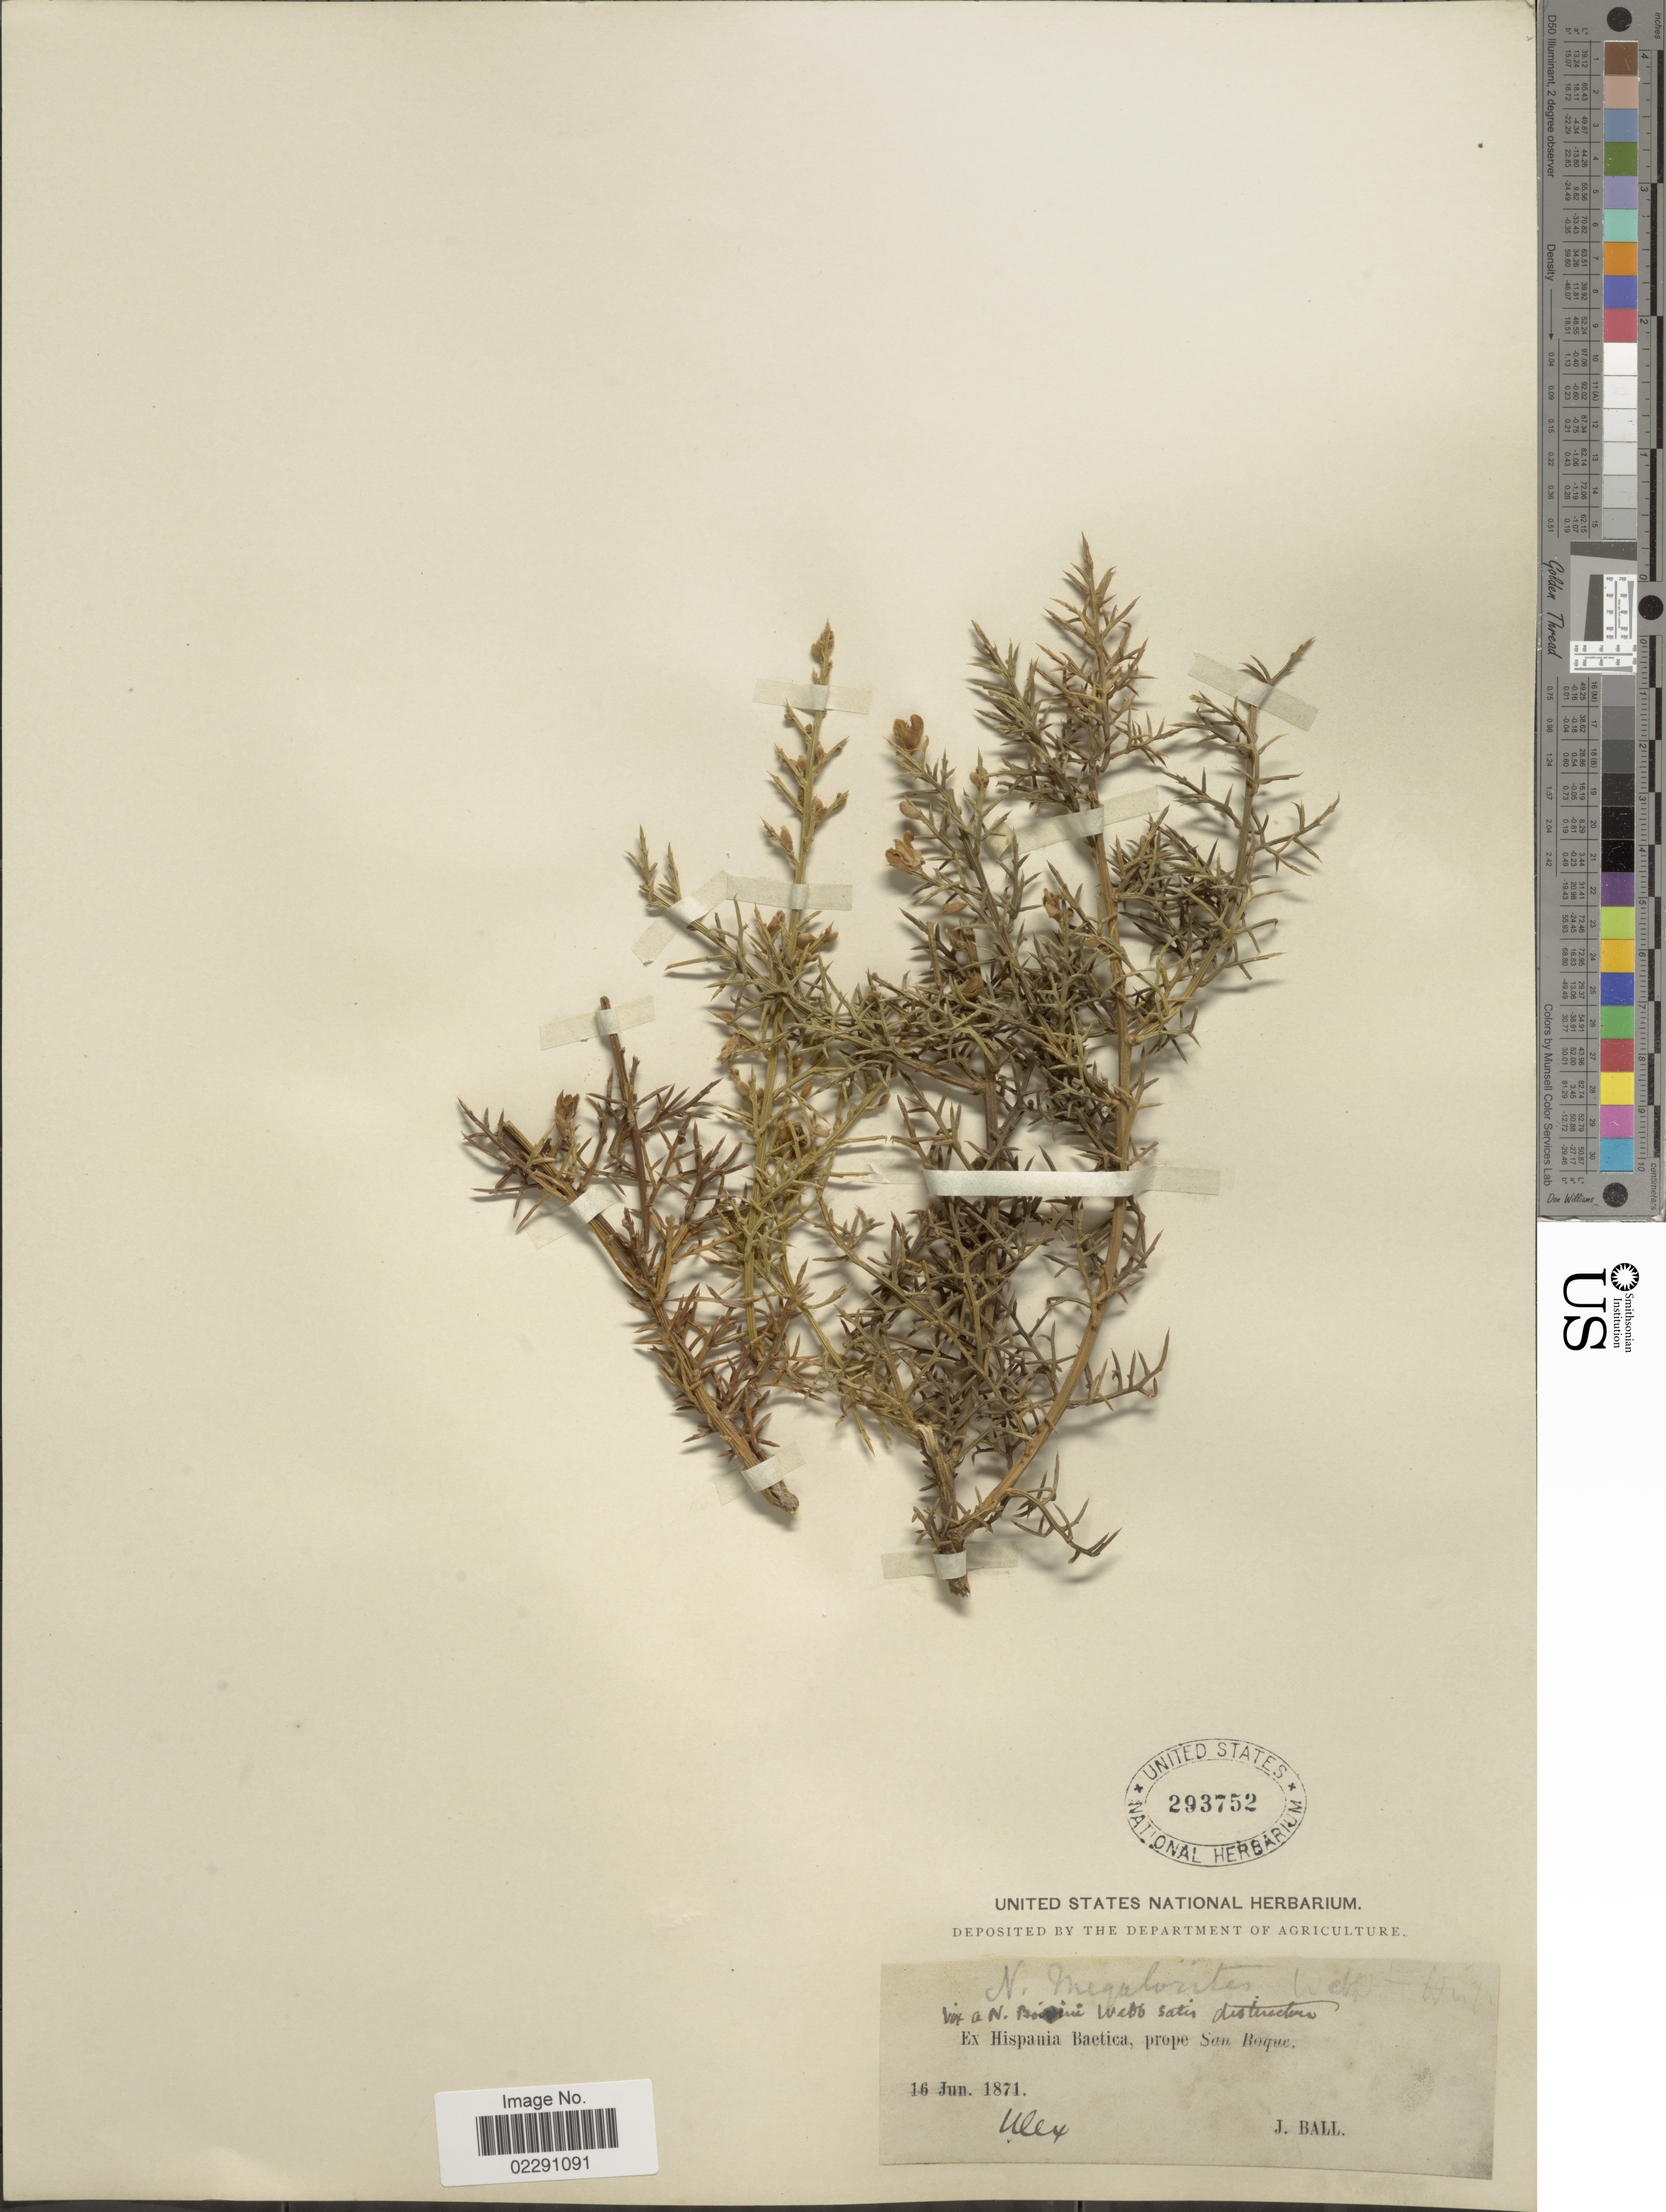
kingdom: Plantae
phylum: Tracheophyta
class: Magnoliopsida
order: Fabales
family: Fabaceae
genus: Ulex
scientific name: Ulex megalorites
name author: Willk.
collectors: J. Ball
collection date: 1871-06-16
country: Spain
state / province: Andalucía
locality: Hispania Baetica, prope San Roque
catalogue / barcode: US 293752